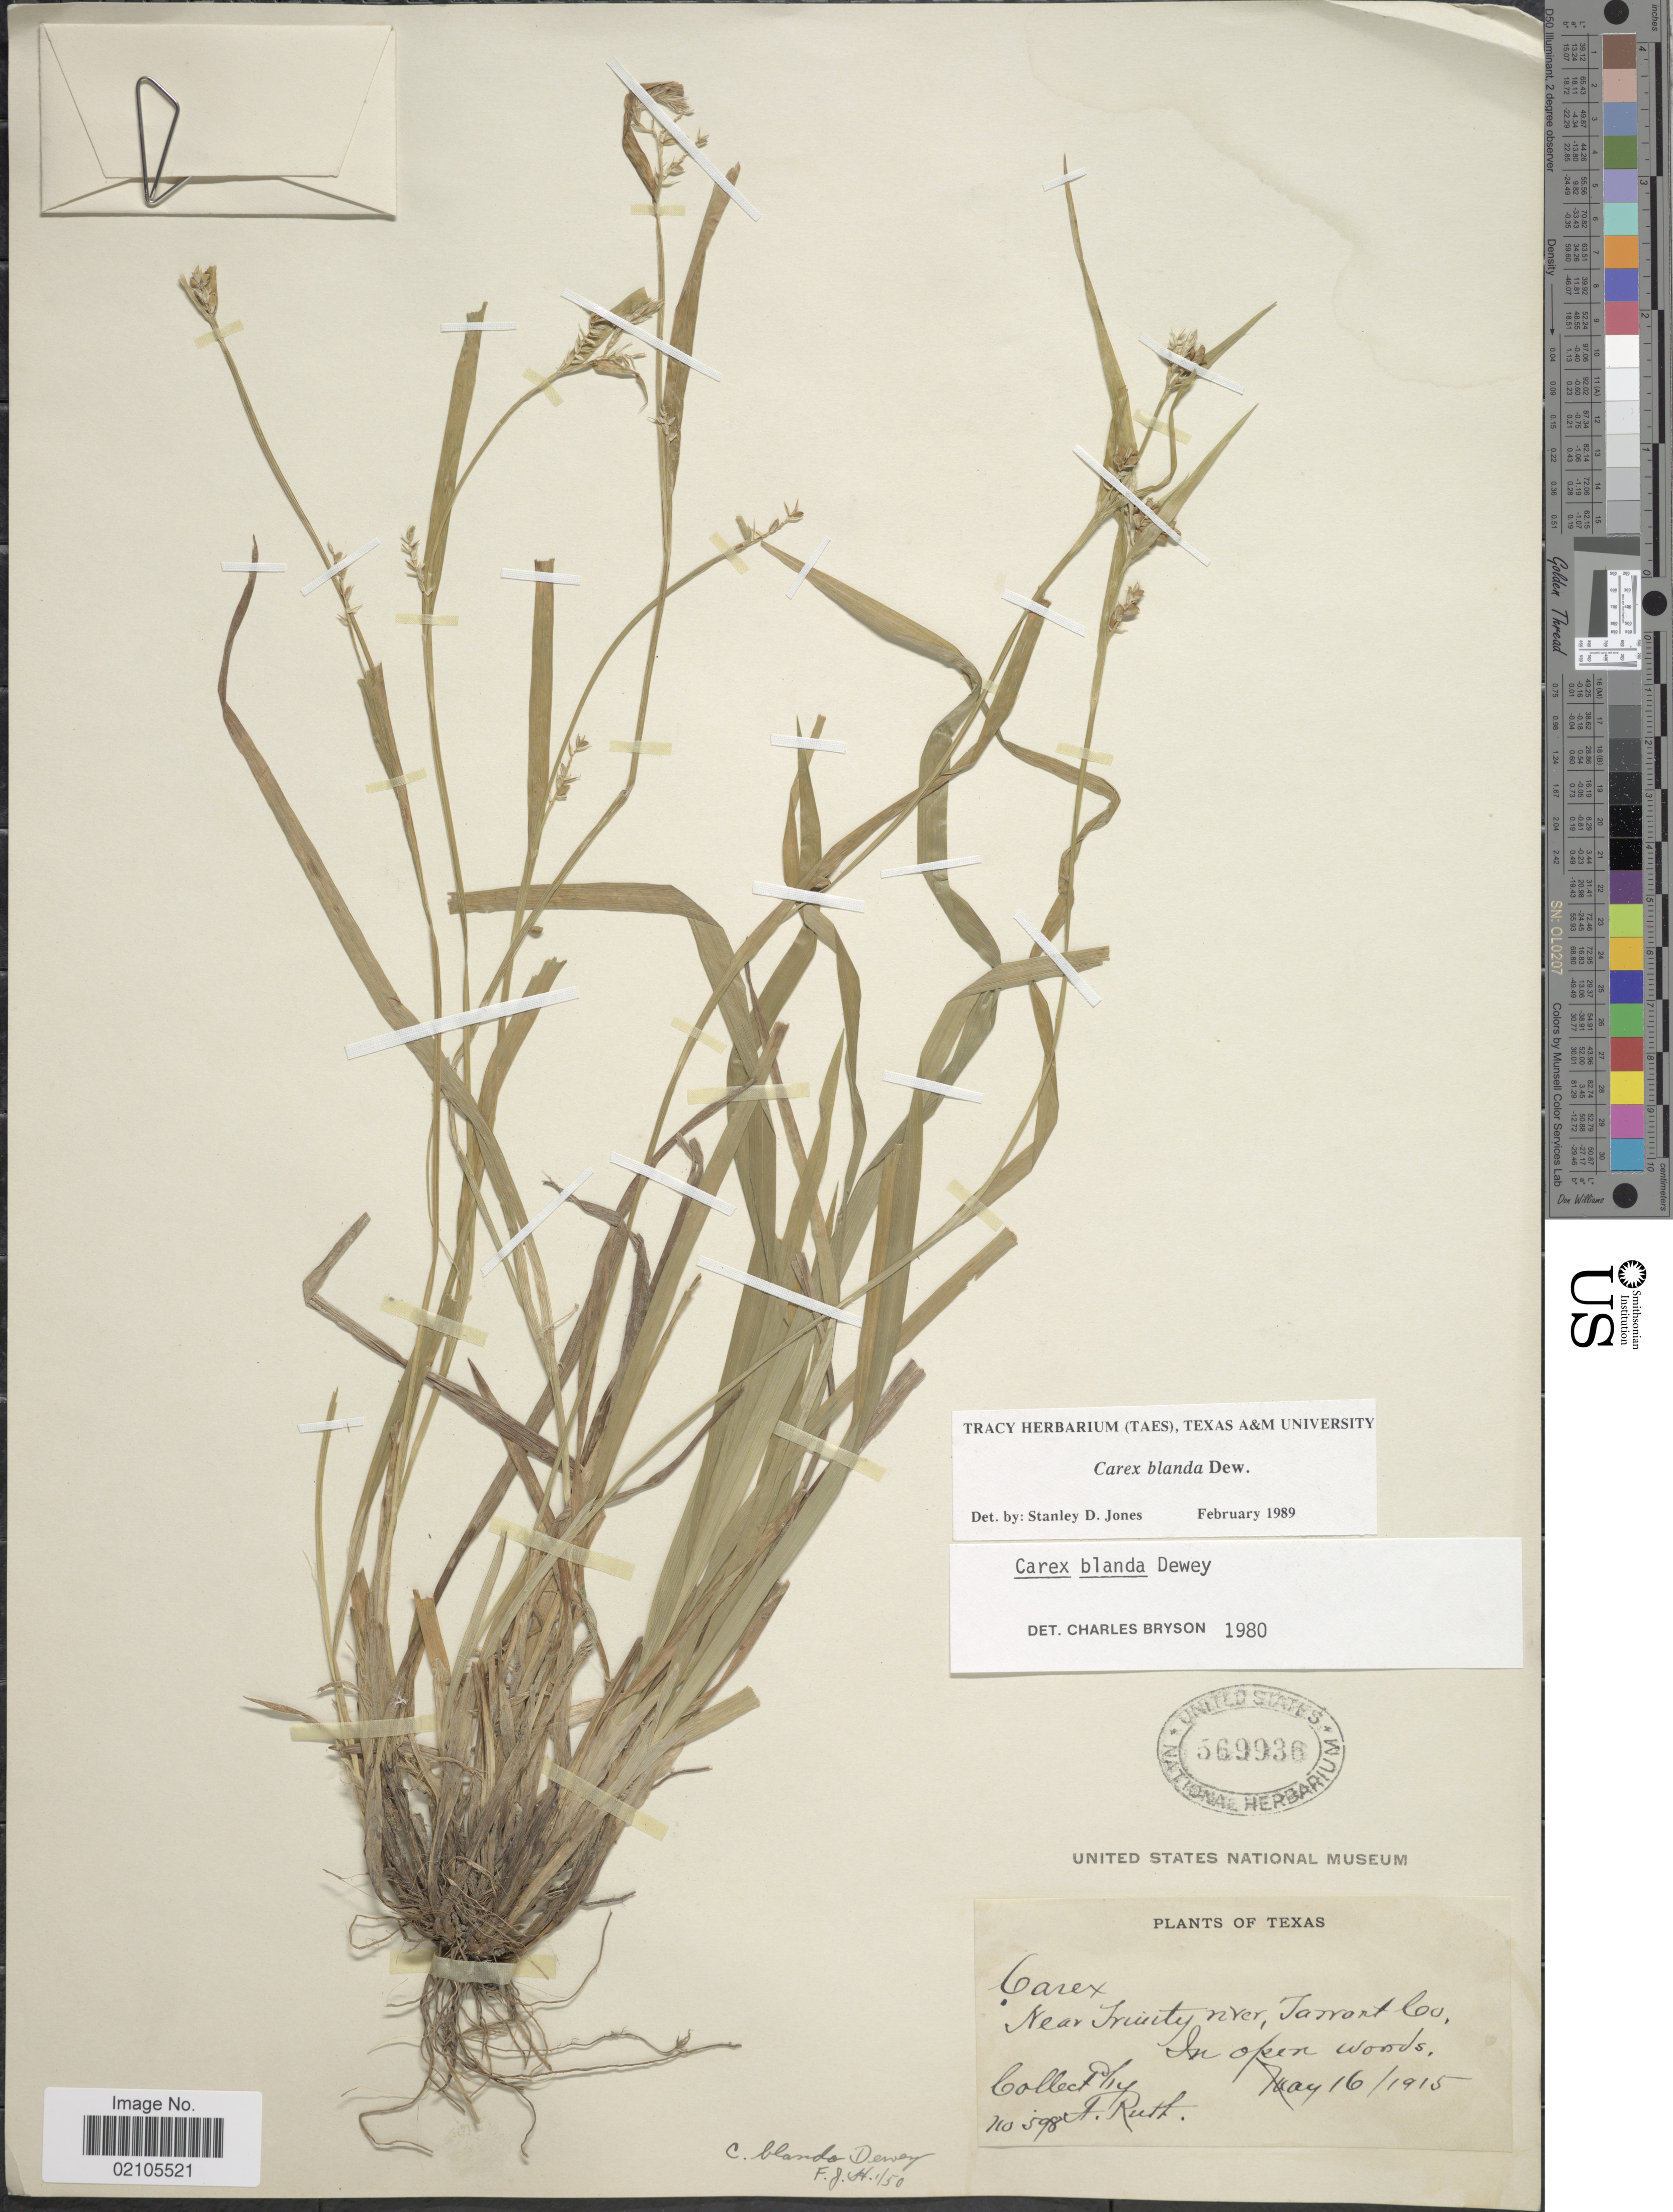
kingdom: Plantae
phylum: Tracheophyta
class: Liliopsida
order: Poales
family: Cyperaceae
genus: Carex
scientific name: Carex blanda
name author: Dewey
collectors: A. Ruth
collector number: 598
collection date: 1915-05-16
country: United States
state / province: Texas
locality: Near Trinity river, Tarrant Co. In open woods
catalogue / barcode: US 569936